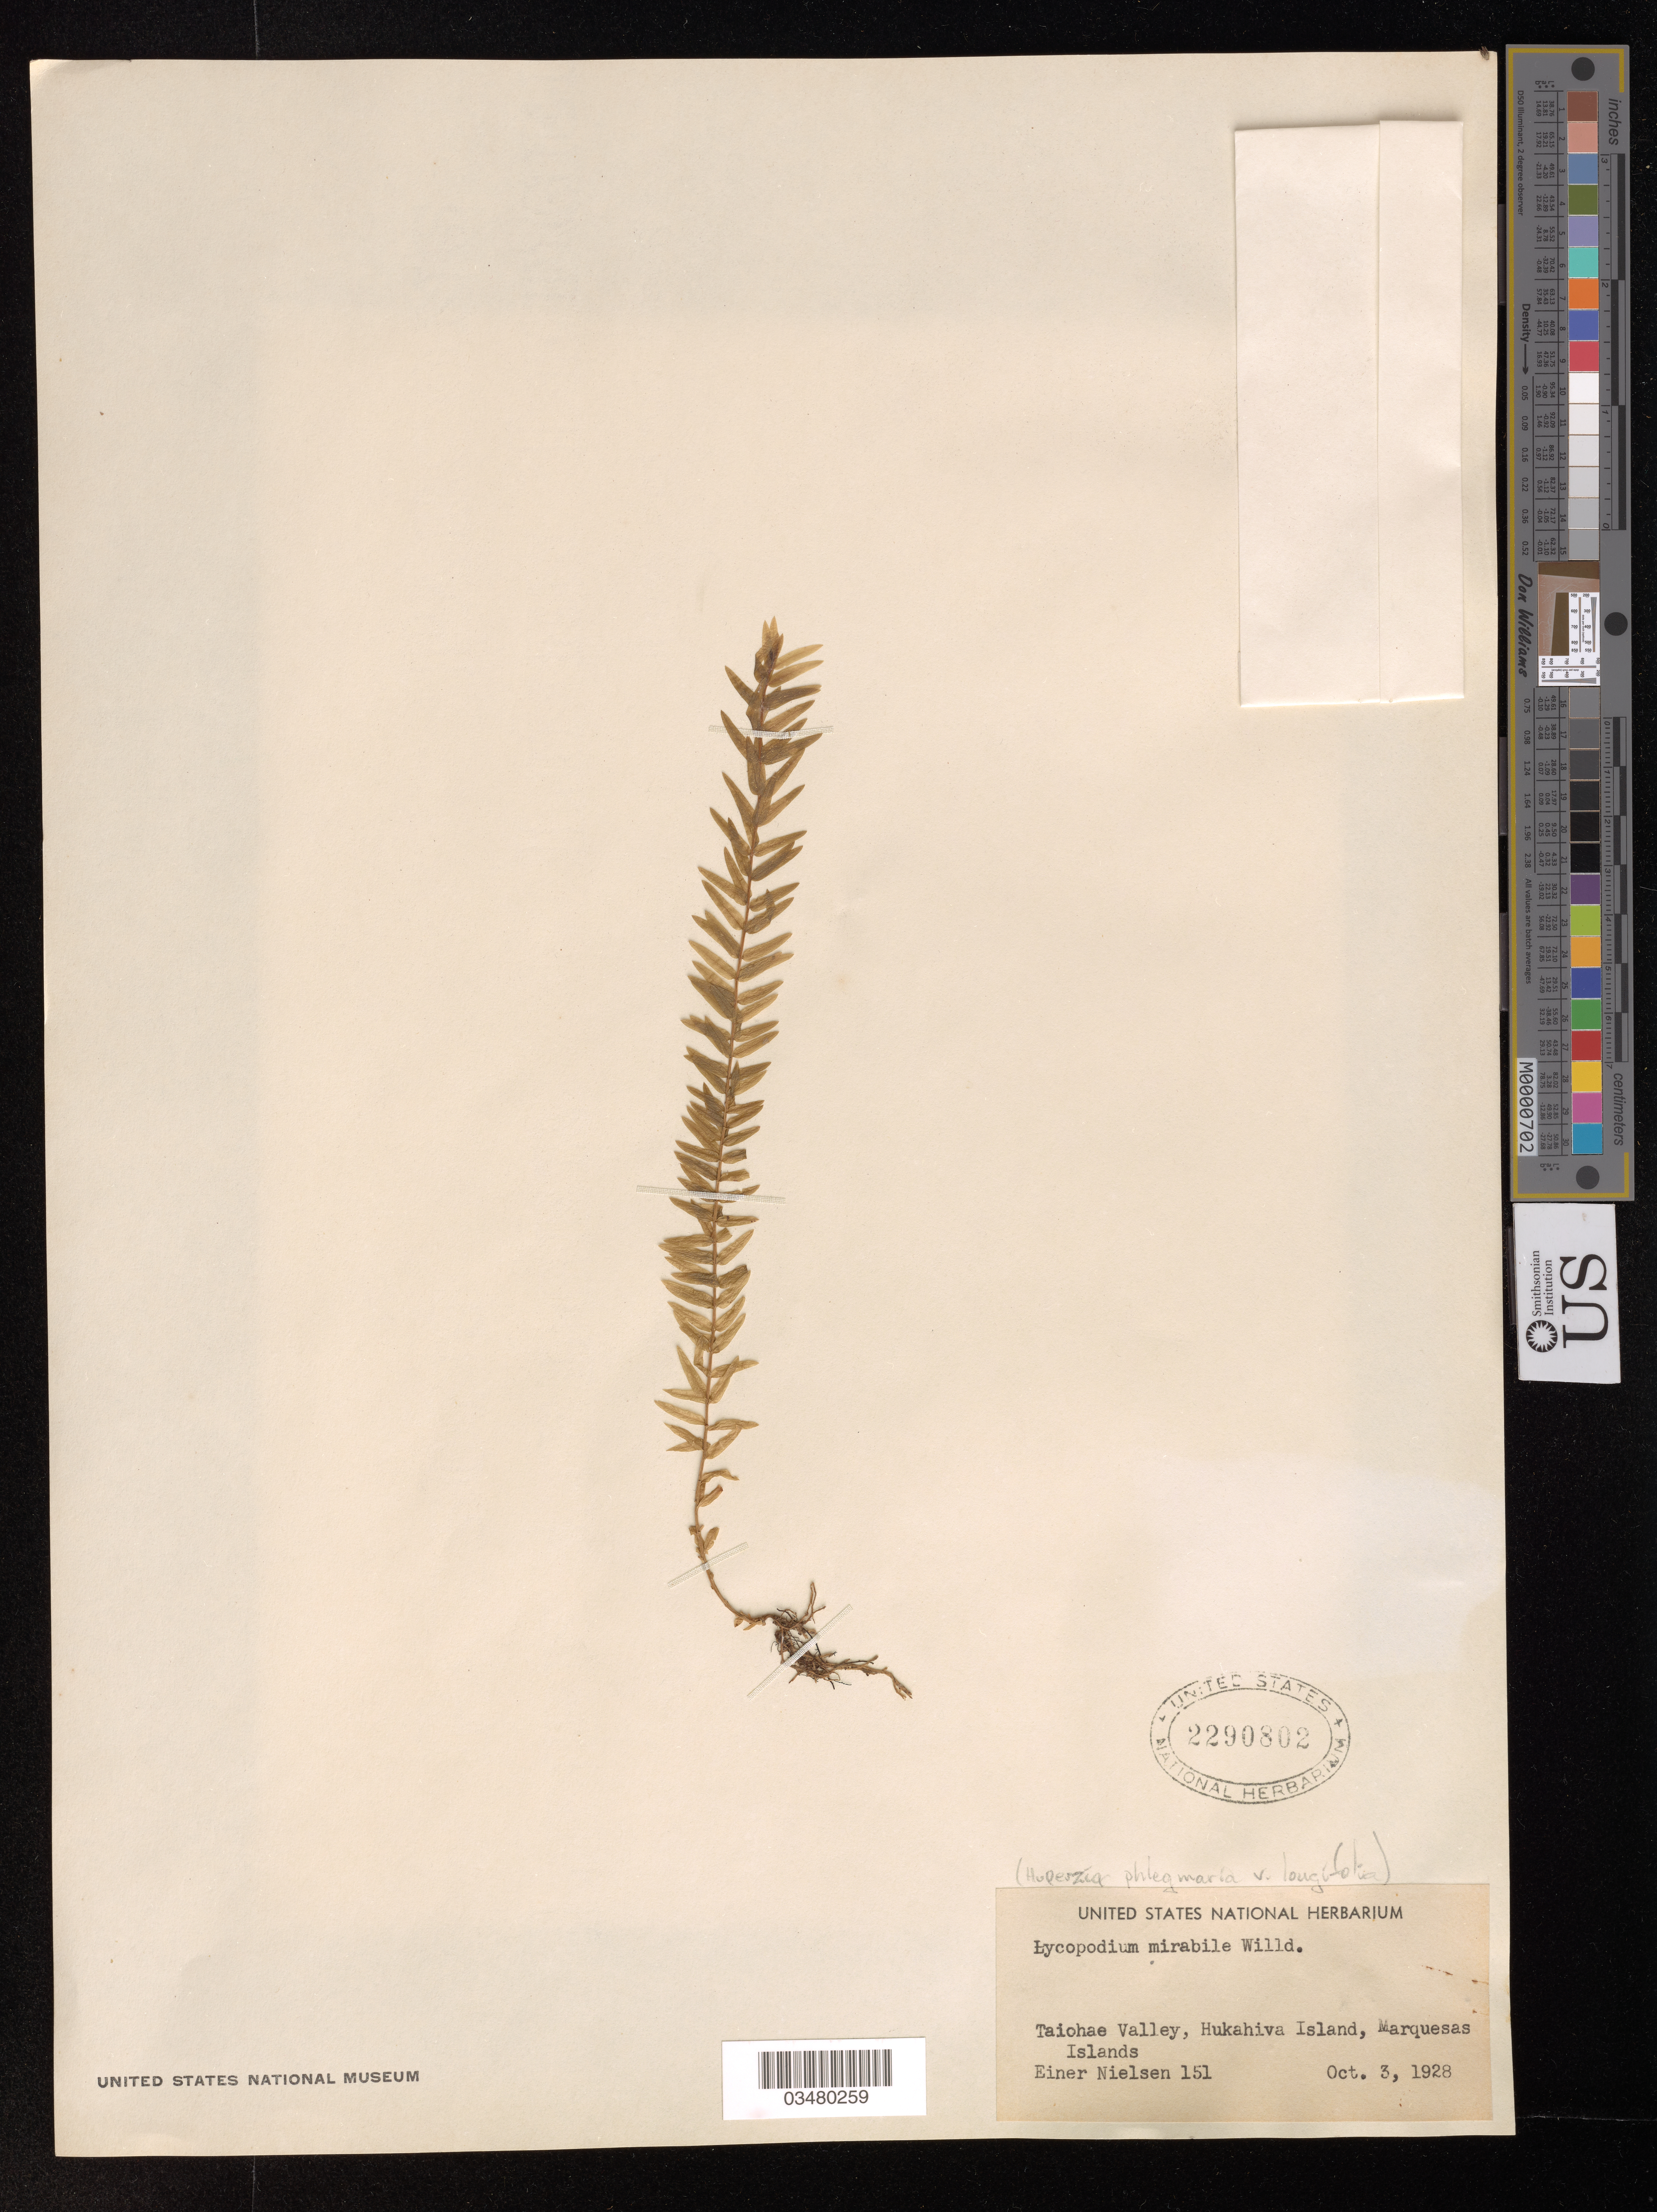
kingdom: Plantae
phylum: Tracheophyta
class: Lycopodiopsida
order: Lycopodiales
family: Lycopodiaceae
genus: Phlegmariurus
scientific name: Phlegmariurus mirabilis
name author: (Willd.) A. R. Field & Testo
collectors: E. Nielsen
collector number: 151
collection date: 1928-10-03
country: French Polynesia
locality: Taiohae Valley, Nukahiva Island, Marquesas Islands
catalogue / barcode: US 2290802